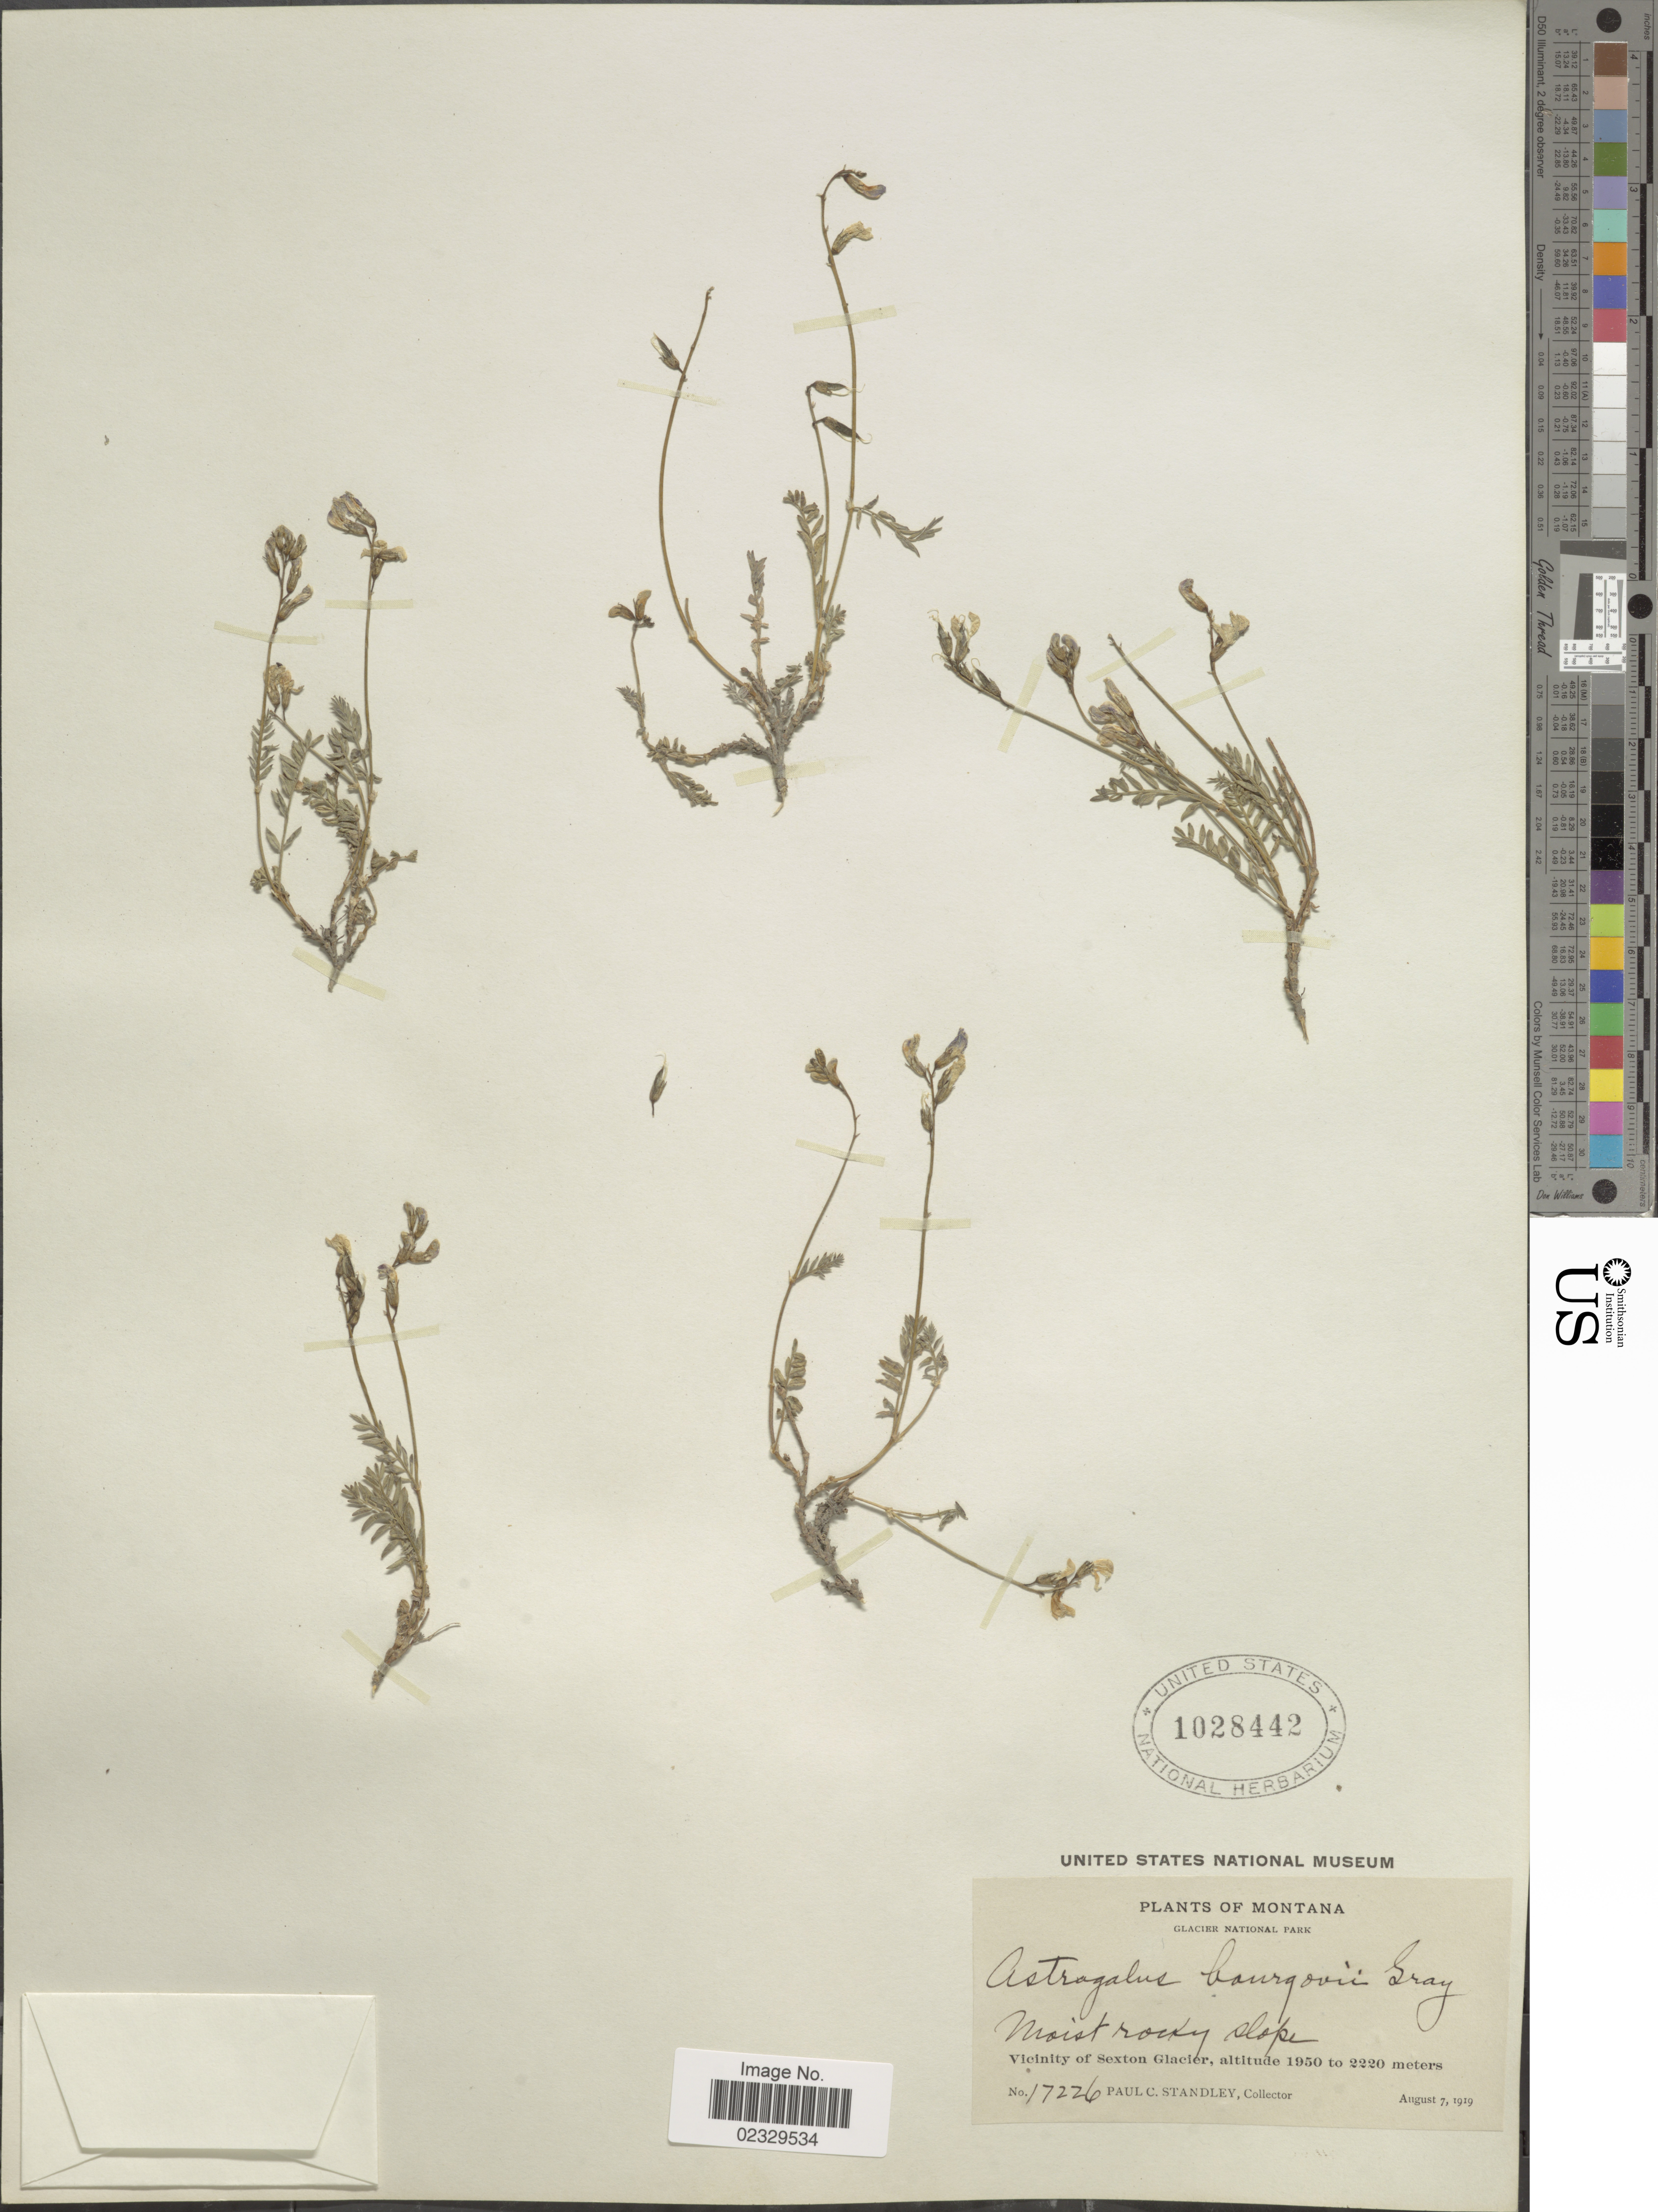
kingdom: Plantae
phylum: Tracheophyta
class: Magnoliopsida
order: Fabales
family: Fabaceae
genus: Astragalus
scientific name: Astragalus bourgovii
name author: A. Gray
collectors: P. C. Standley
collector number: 17226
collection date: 1919-08-07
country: United States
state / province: Montana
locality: Glacier National Park. Vicinity of Sexton Glacier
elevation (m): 1950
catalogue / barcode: US 1082442